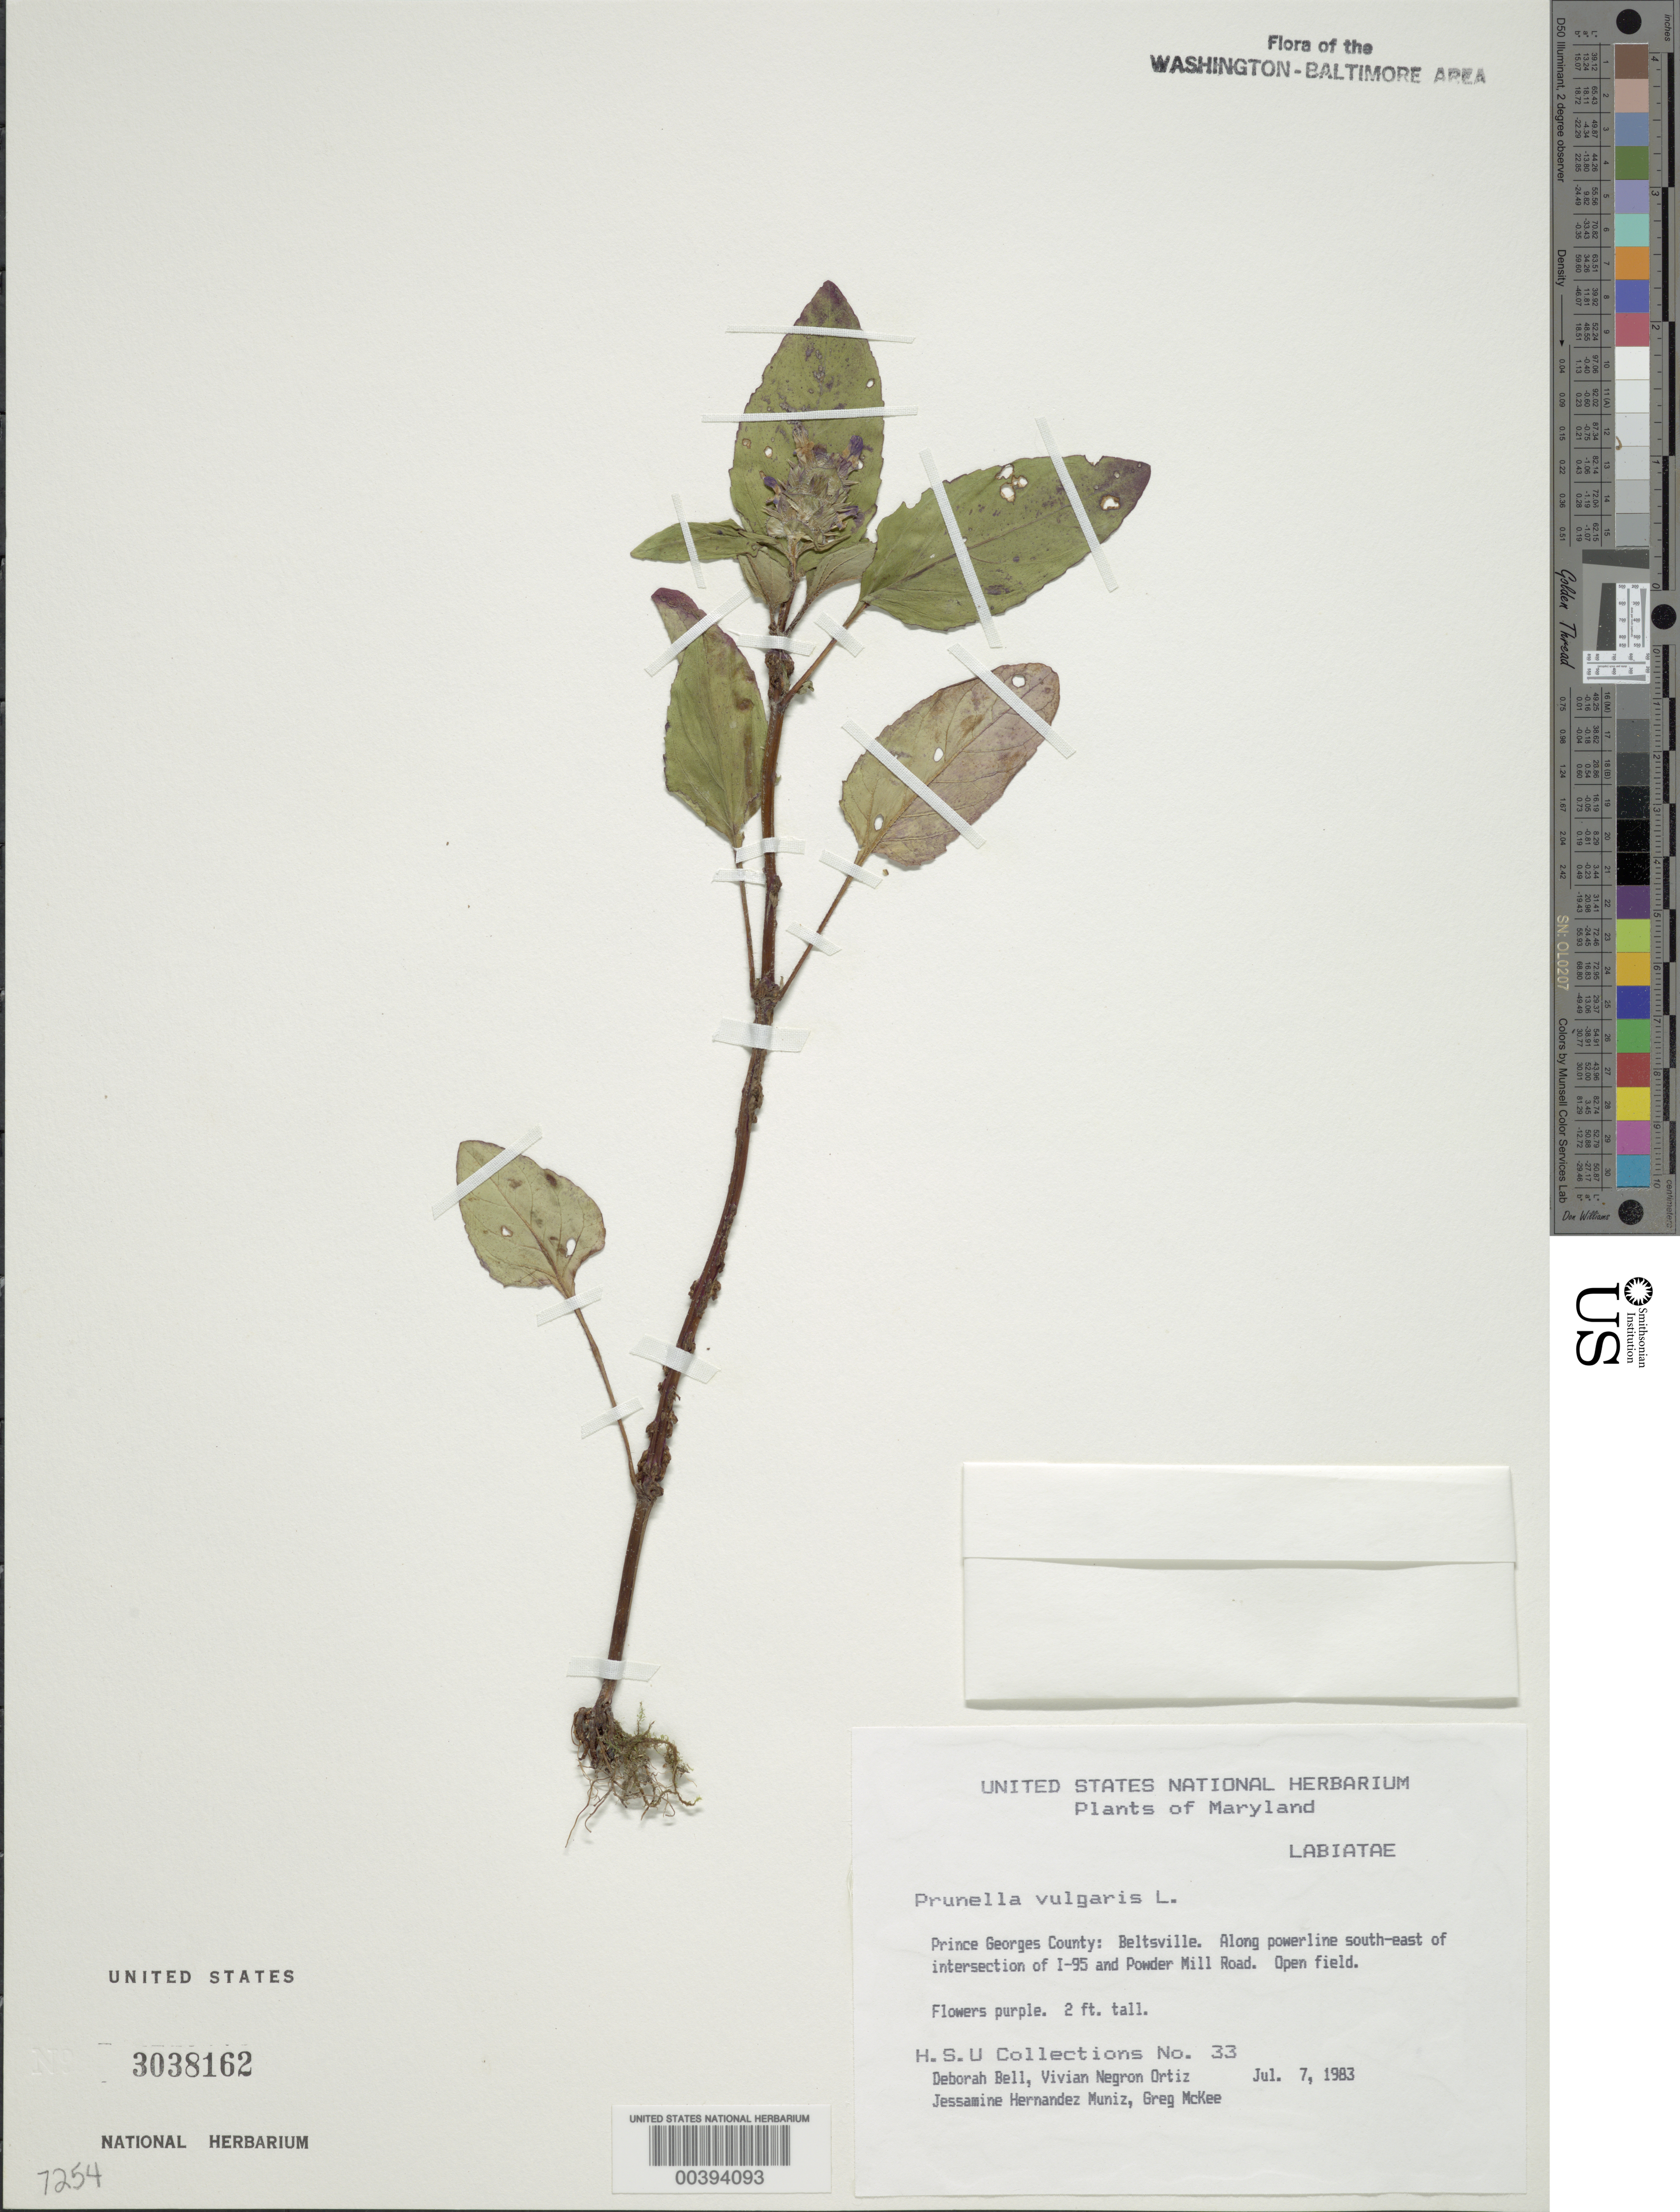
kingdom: Plantae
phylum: Tracheophyta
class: Magnoliopsida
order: Lamiales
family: Lamiaceae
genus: Prunella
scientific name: Prunella vulgaris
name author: L.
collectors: D. A. Bell, V. Ortiz, J. Muniz & G. S. McKee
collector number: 33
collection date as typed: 07 Jul 1983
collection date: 1983-07-07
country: United States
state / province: Maryland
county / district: Prince George's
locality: Beltsville, SE of I-95 and Powder Mill Road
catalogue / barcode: US 3038162